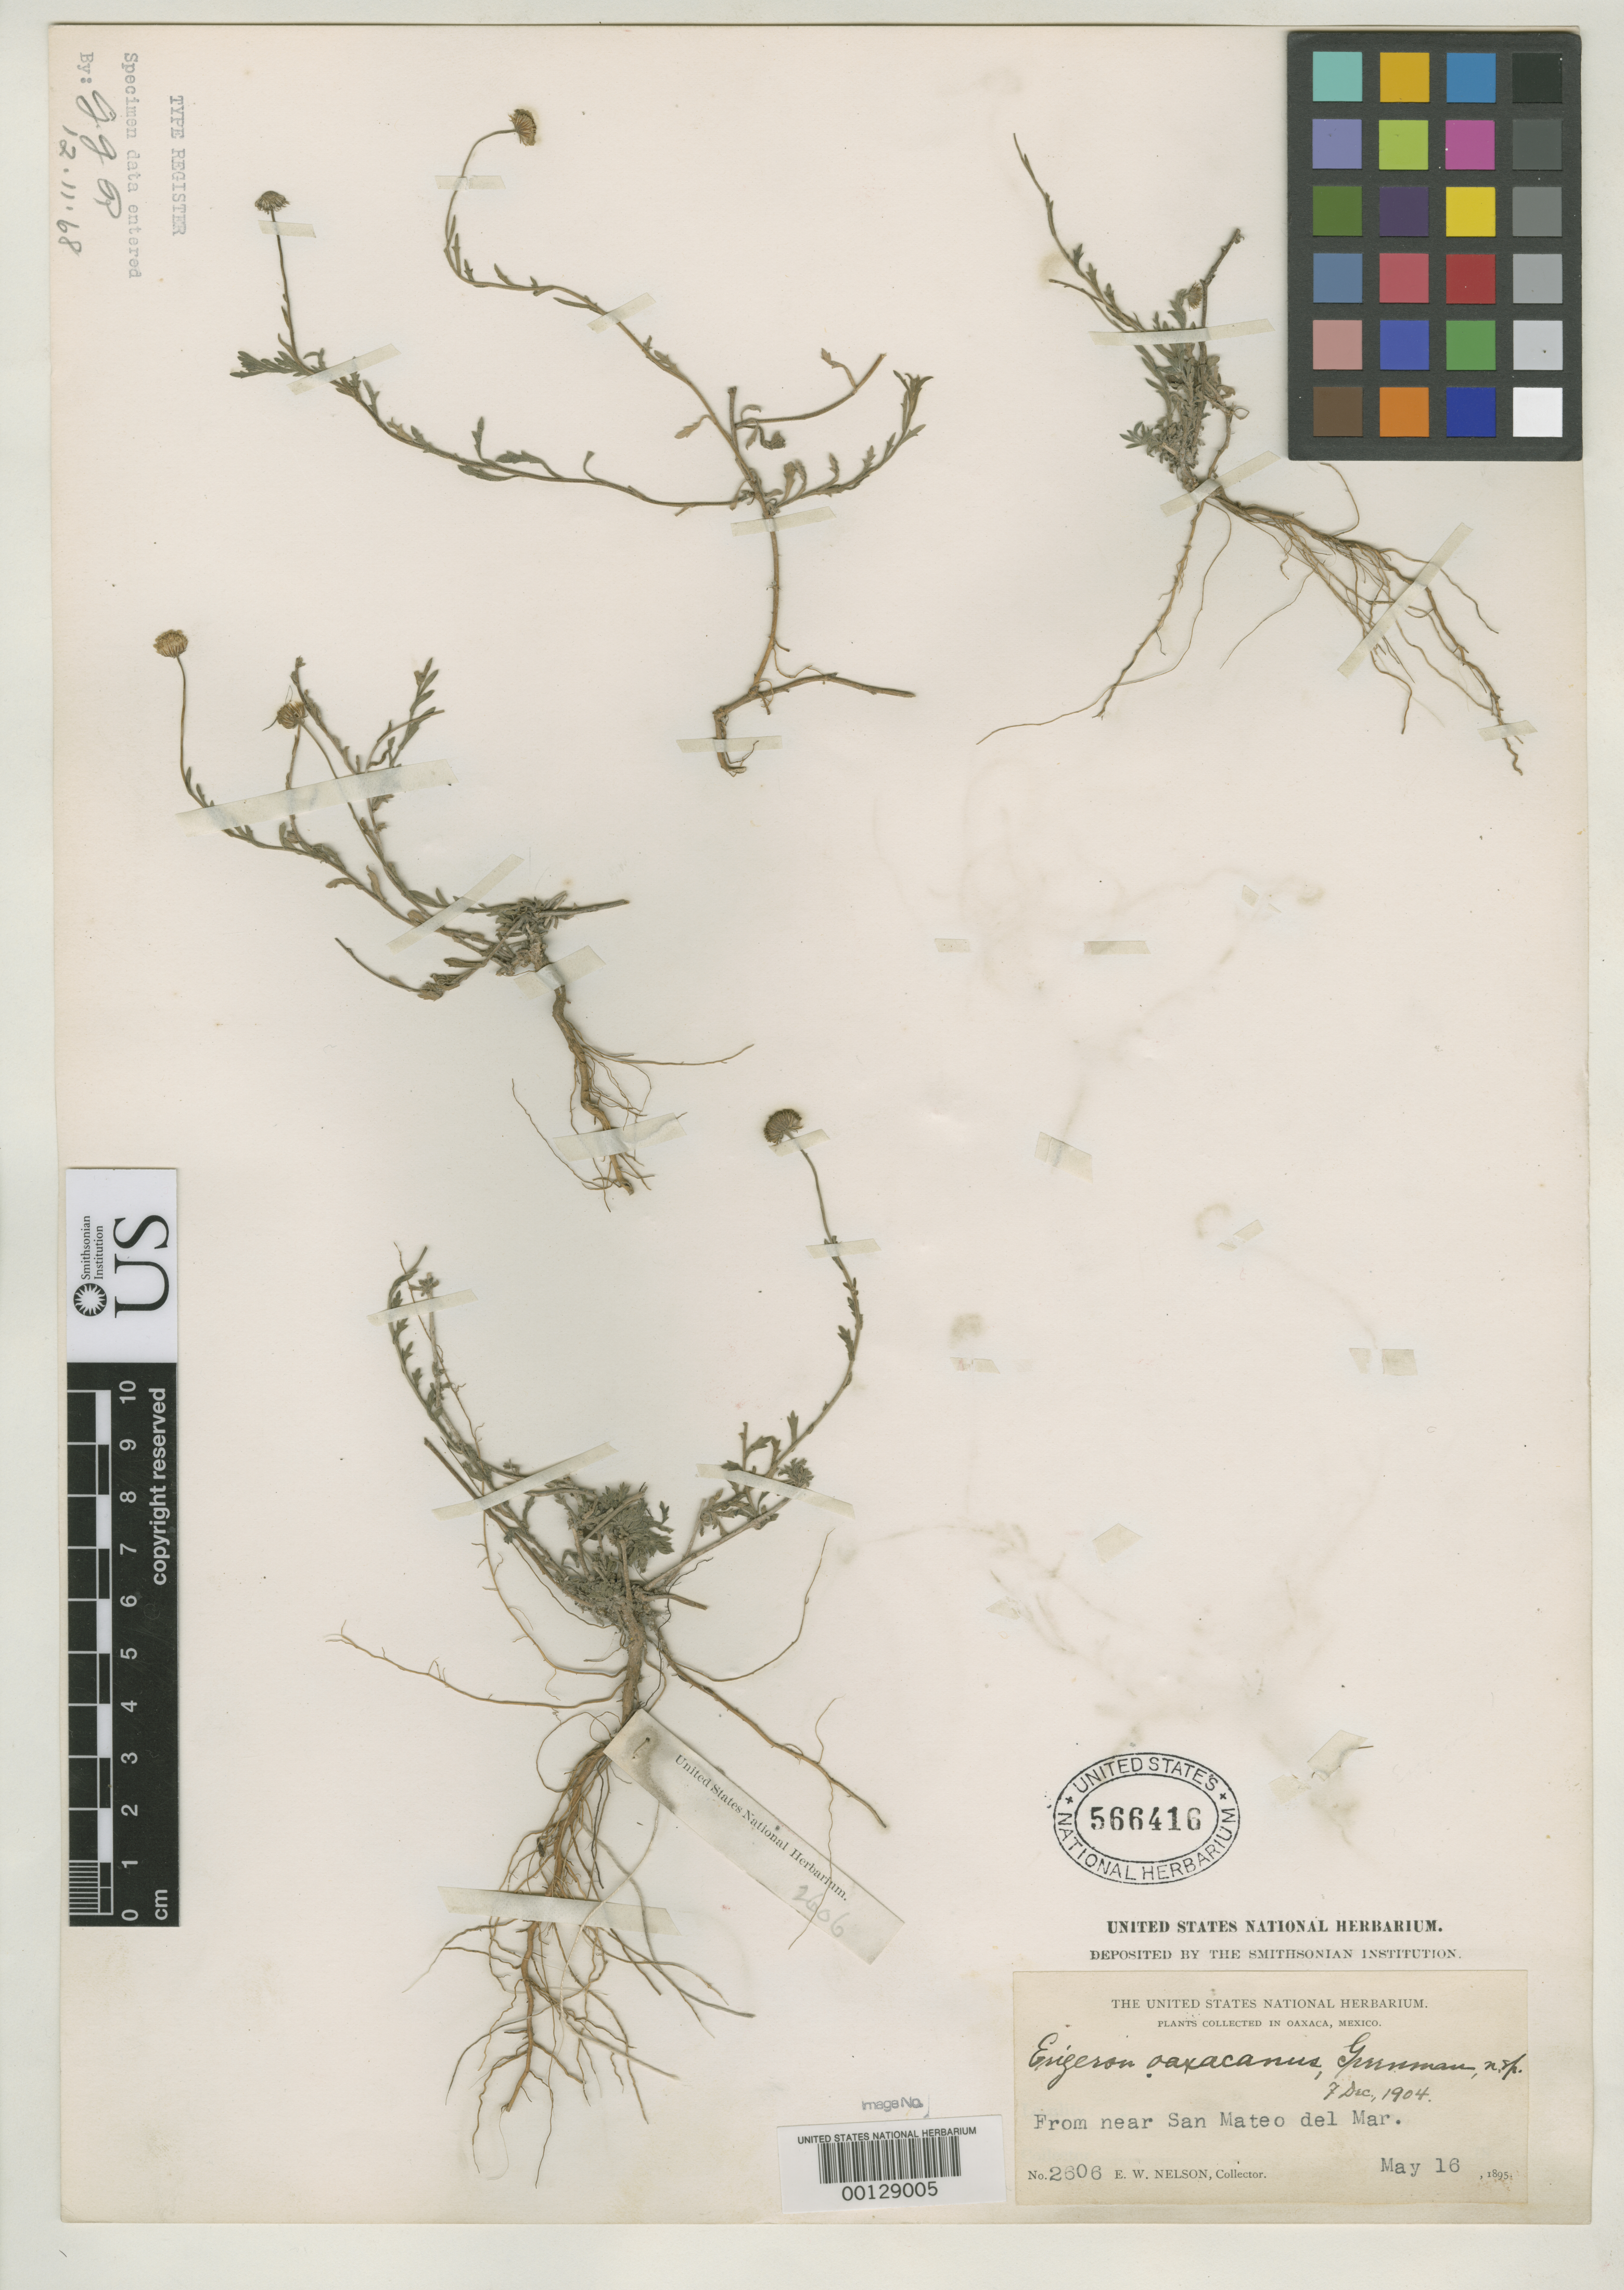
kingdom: Plantae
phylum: Tracheophyta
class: Magnoliopsida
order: Asterales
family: Asteraceae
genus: Erigeron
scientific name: Erigeron oaxacanus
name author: Greenm.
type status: Type Collection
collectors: E. W. Nelson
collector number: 2606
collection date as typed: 16 May 1895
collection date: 1895-05-16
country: Mexico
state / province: Oaxaca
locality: Near San Mateo del Mar.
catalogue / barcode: US 566416